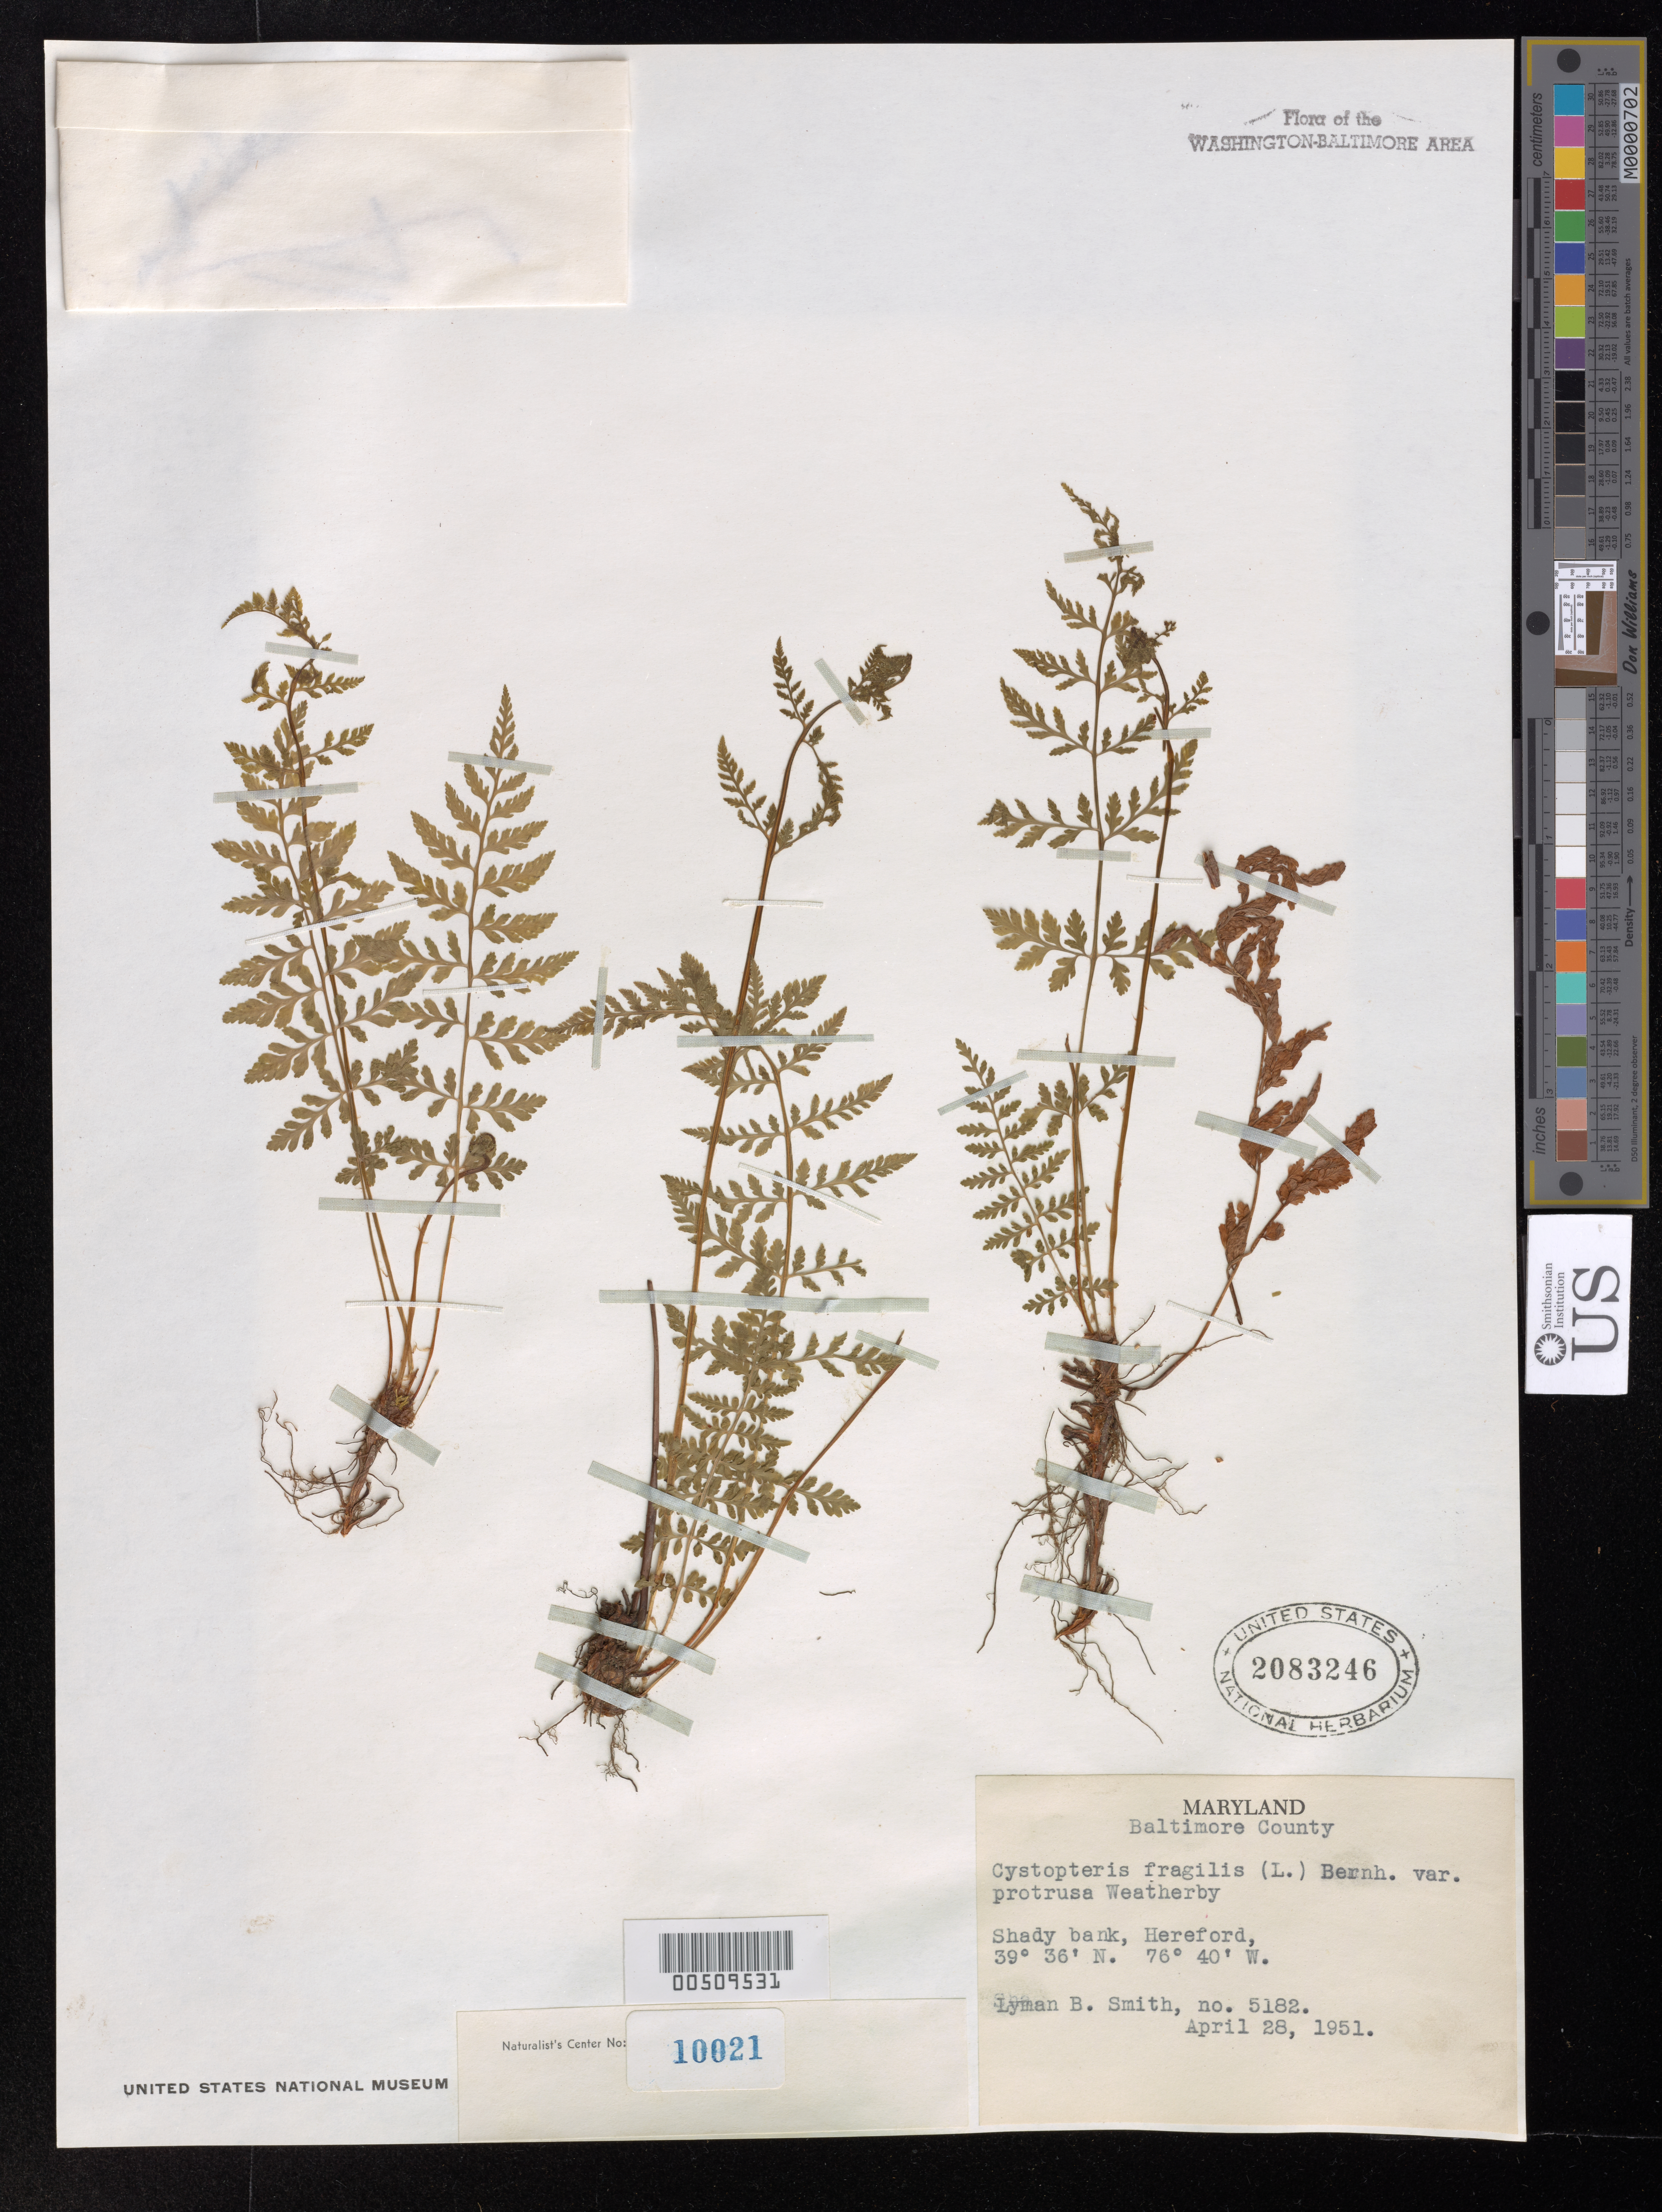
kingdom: Plantae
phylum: Tracheophyta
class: Polypodiopsida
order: Polypodiales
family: Cystopteridaceae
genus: Cystopteris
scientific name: Cystopteris fragilis var. protrusa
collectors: L. Smith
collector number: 5182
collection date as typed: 28 Apr 1951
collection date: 1951-04-28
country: United States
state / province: Maryland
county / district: Baltimore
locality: Hereford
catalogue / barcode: US 2083246